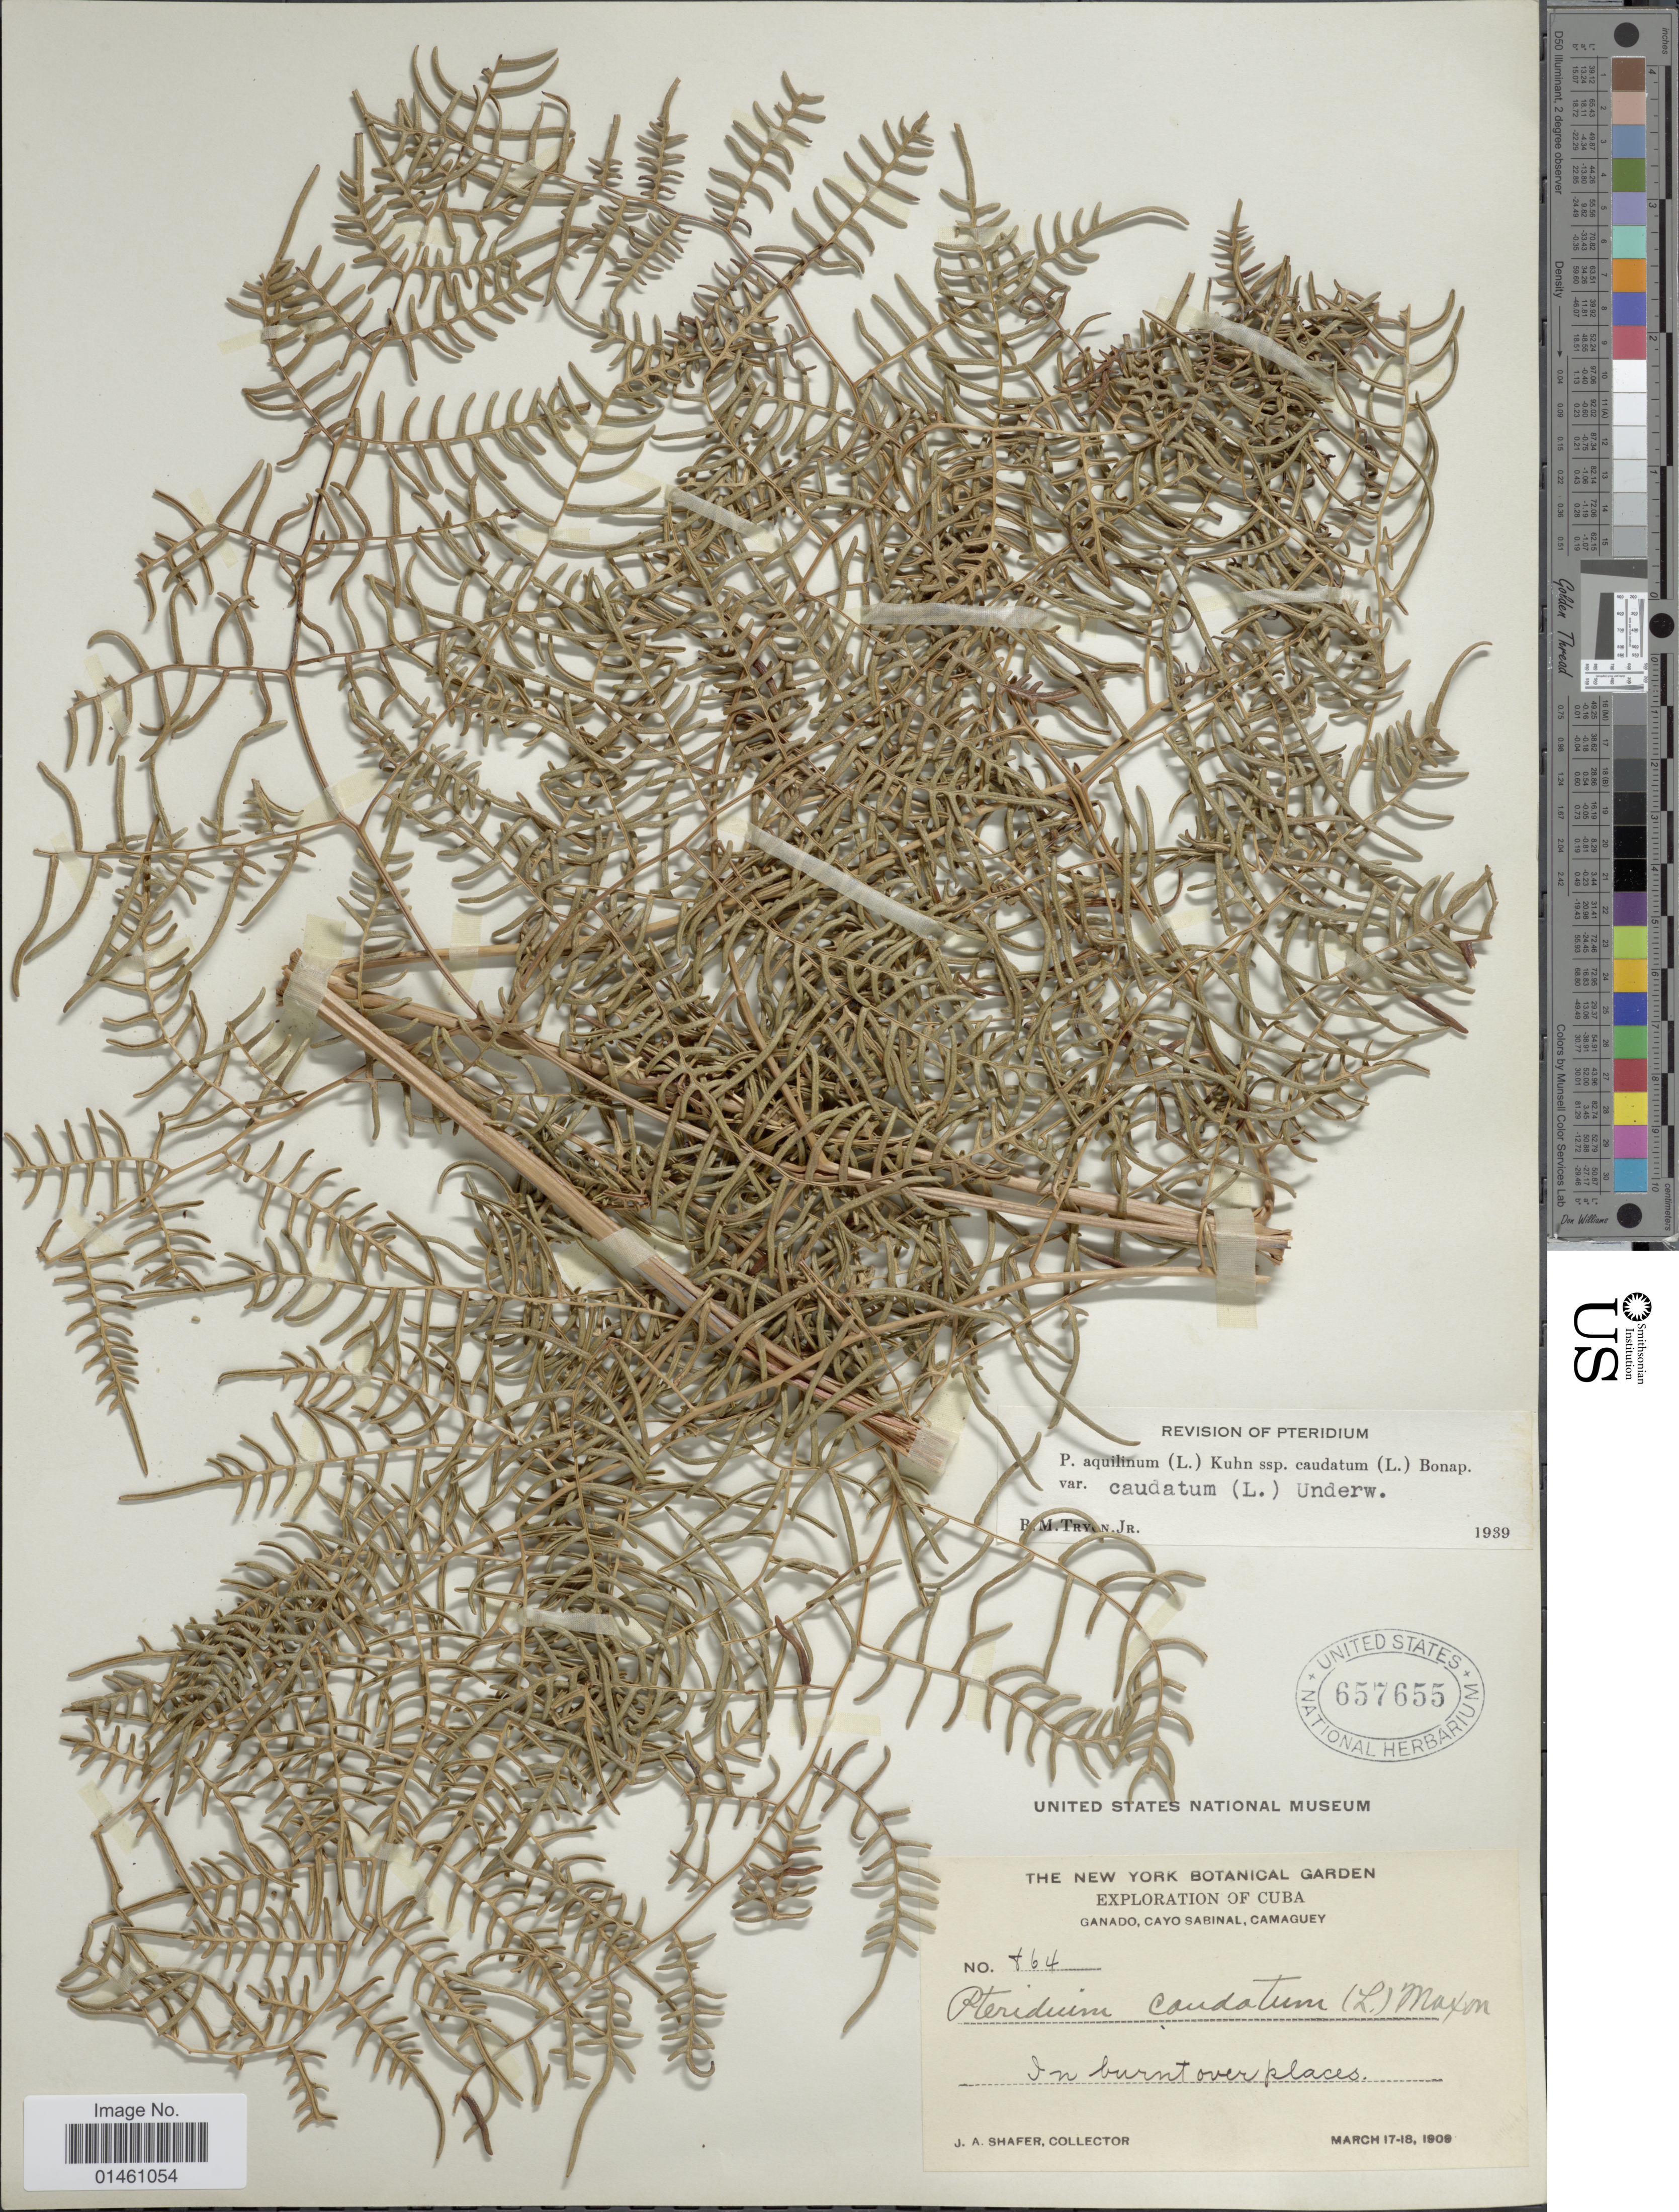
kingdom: Plantae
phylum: Tracheophyta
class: Polypodiopsida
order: Polypodiales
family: Dennstaedtiaceae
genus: Pteridium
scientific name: Pteridium caudatum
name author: (L.) Maxon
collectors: J. A. Shafer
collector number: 764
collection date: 1909-03-17/1909-03-18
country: Cuba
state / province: Camagüey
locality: Ganado, Cayo Sabinal, in burnt over places.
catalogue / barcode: US 657655